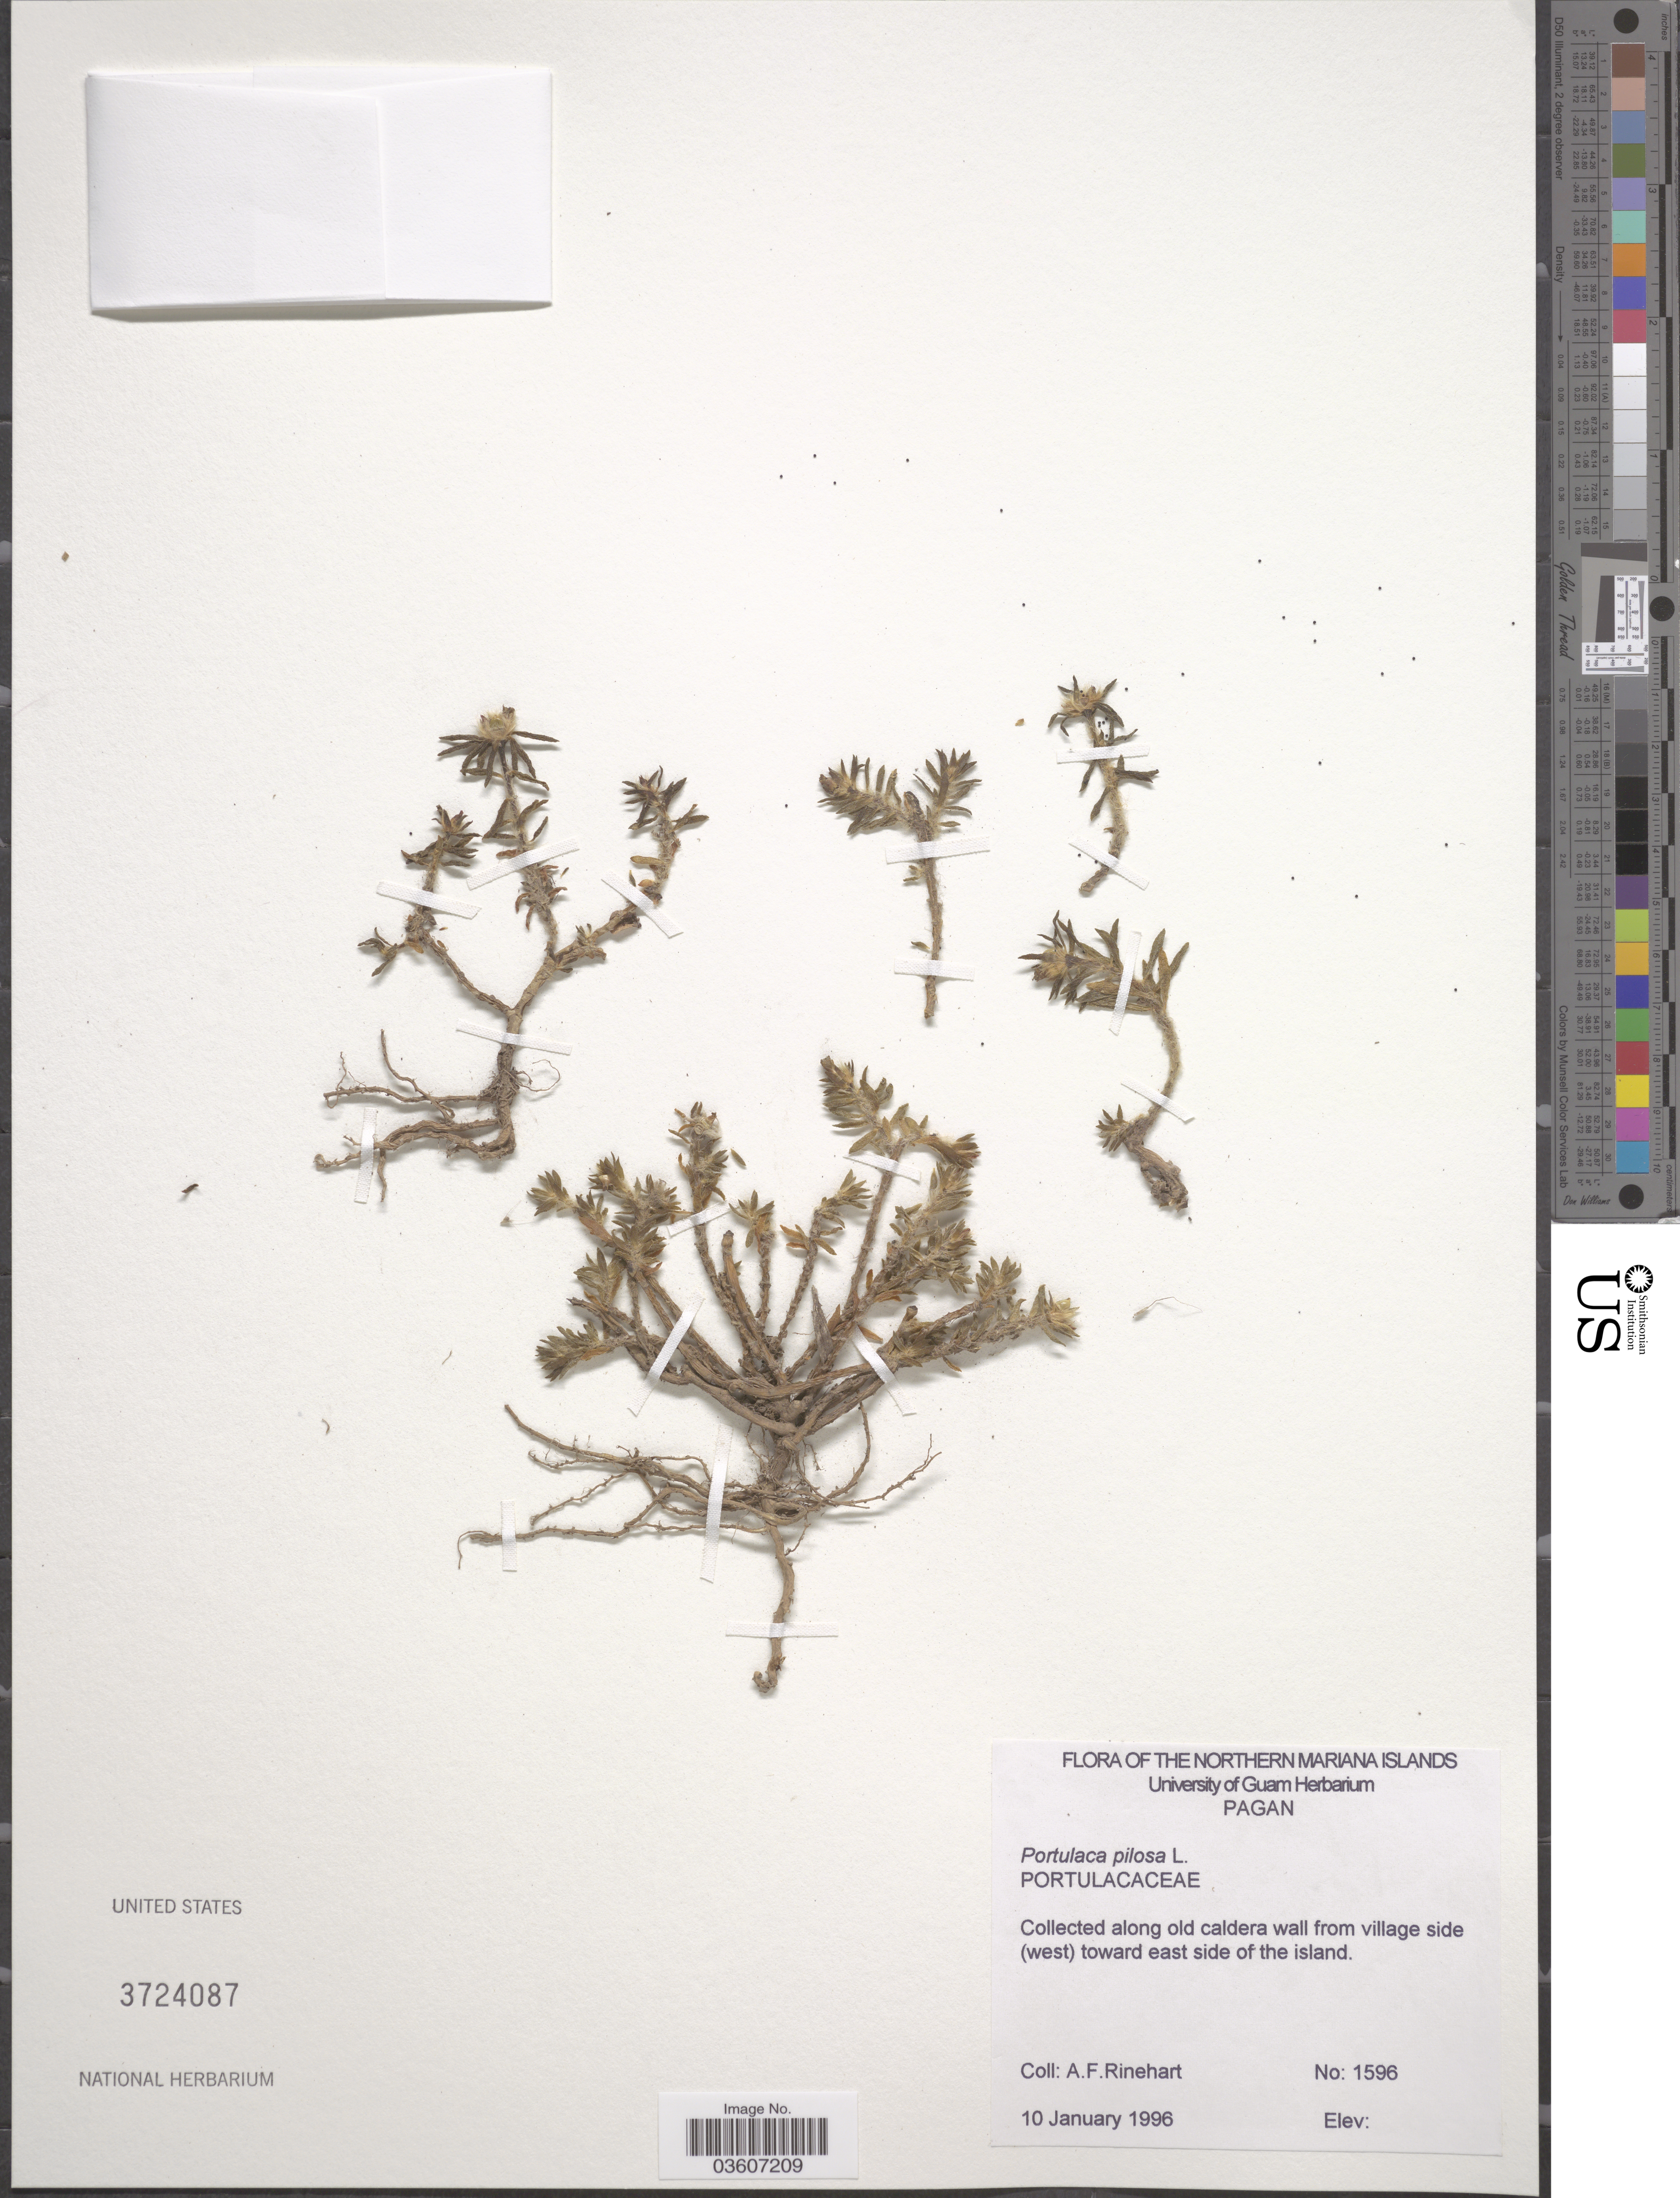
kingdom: Plantae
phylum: Tracheophyta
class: Magnoliopsida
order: Caryophyllales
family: Portulacaceae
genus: Portulaca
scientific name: Portulaca pilosa subsp. pilosa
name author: L.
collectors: A. Rinehart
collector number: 1596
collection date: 1996-01-10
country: Northern Mariana Islands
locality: Pagan. Along old caldera wall from village side (west) toward east side of the island.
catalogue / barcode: US 3724087